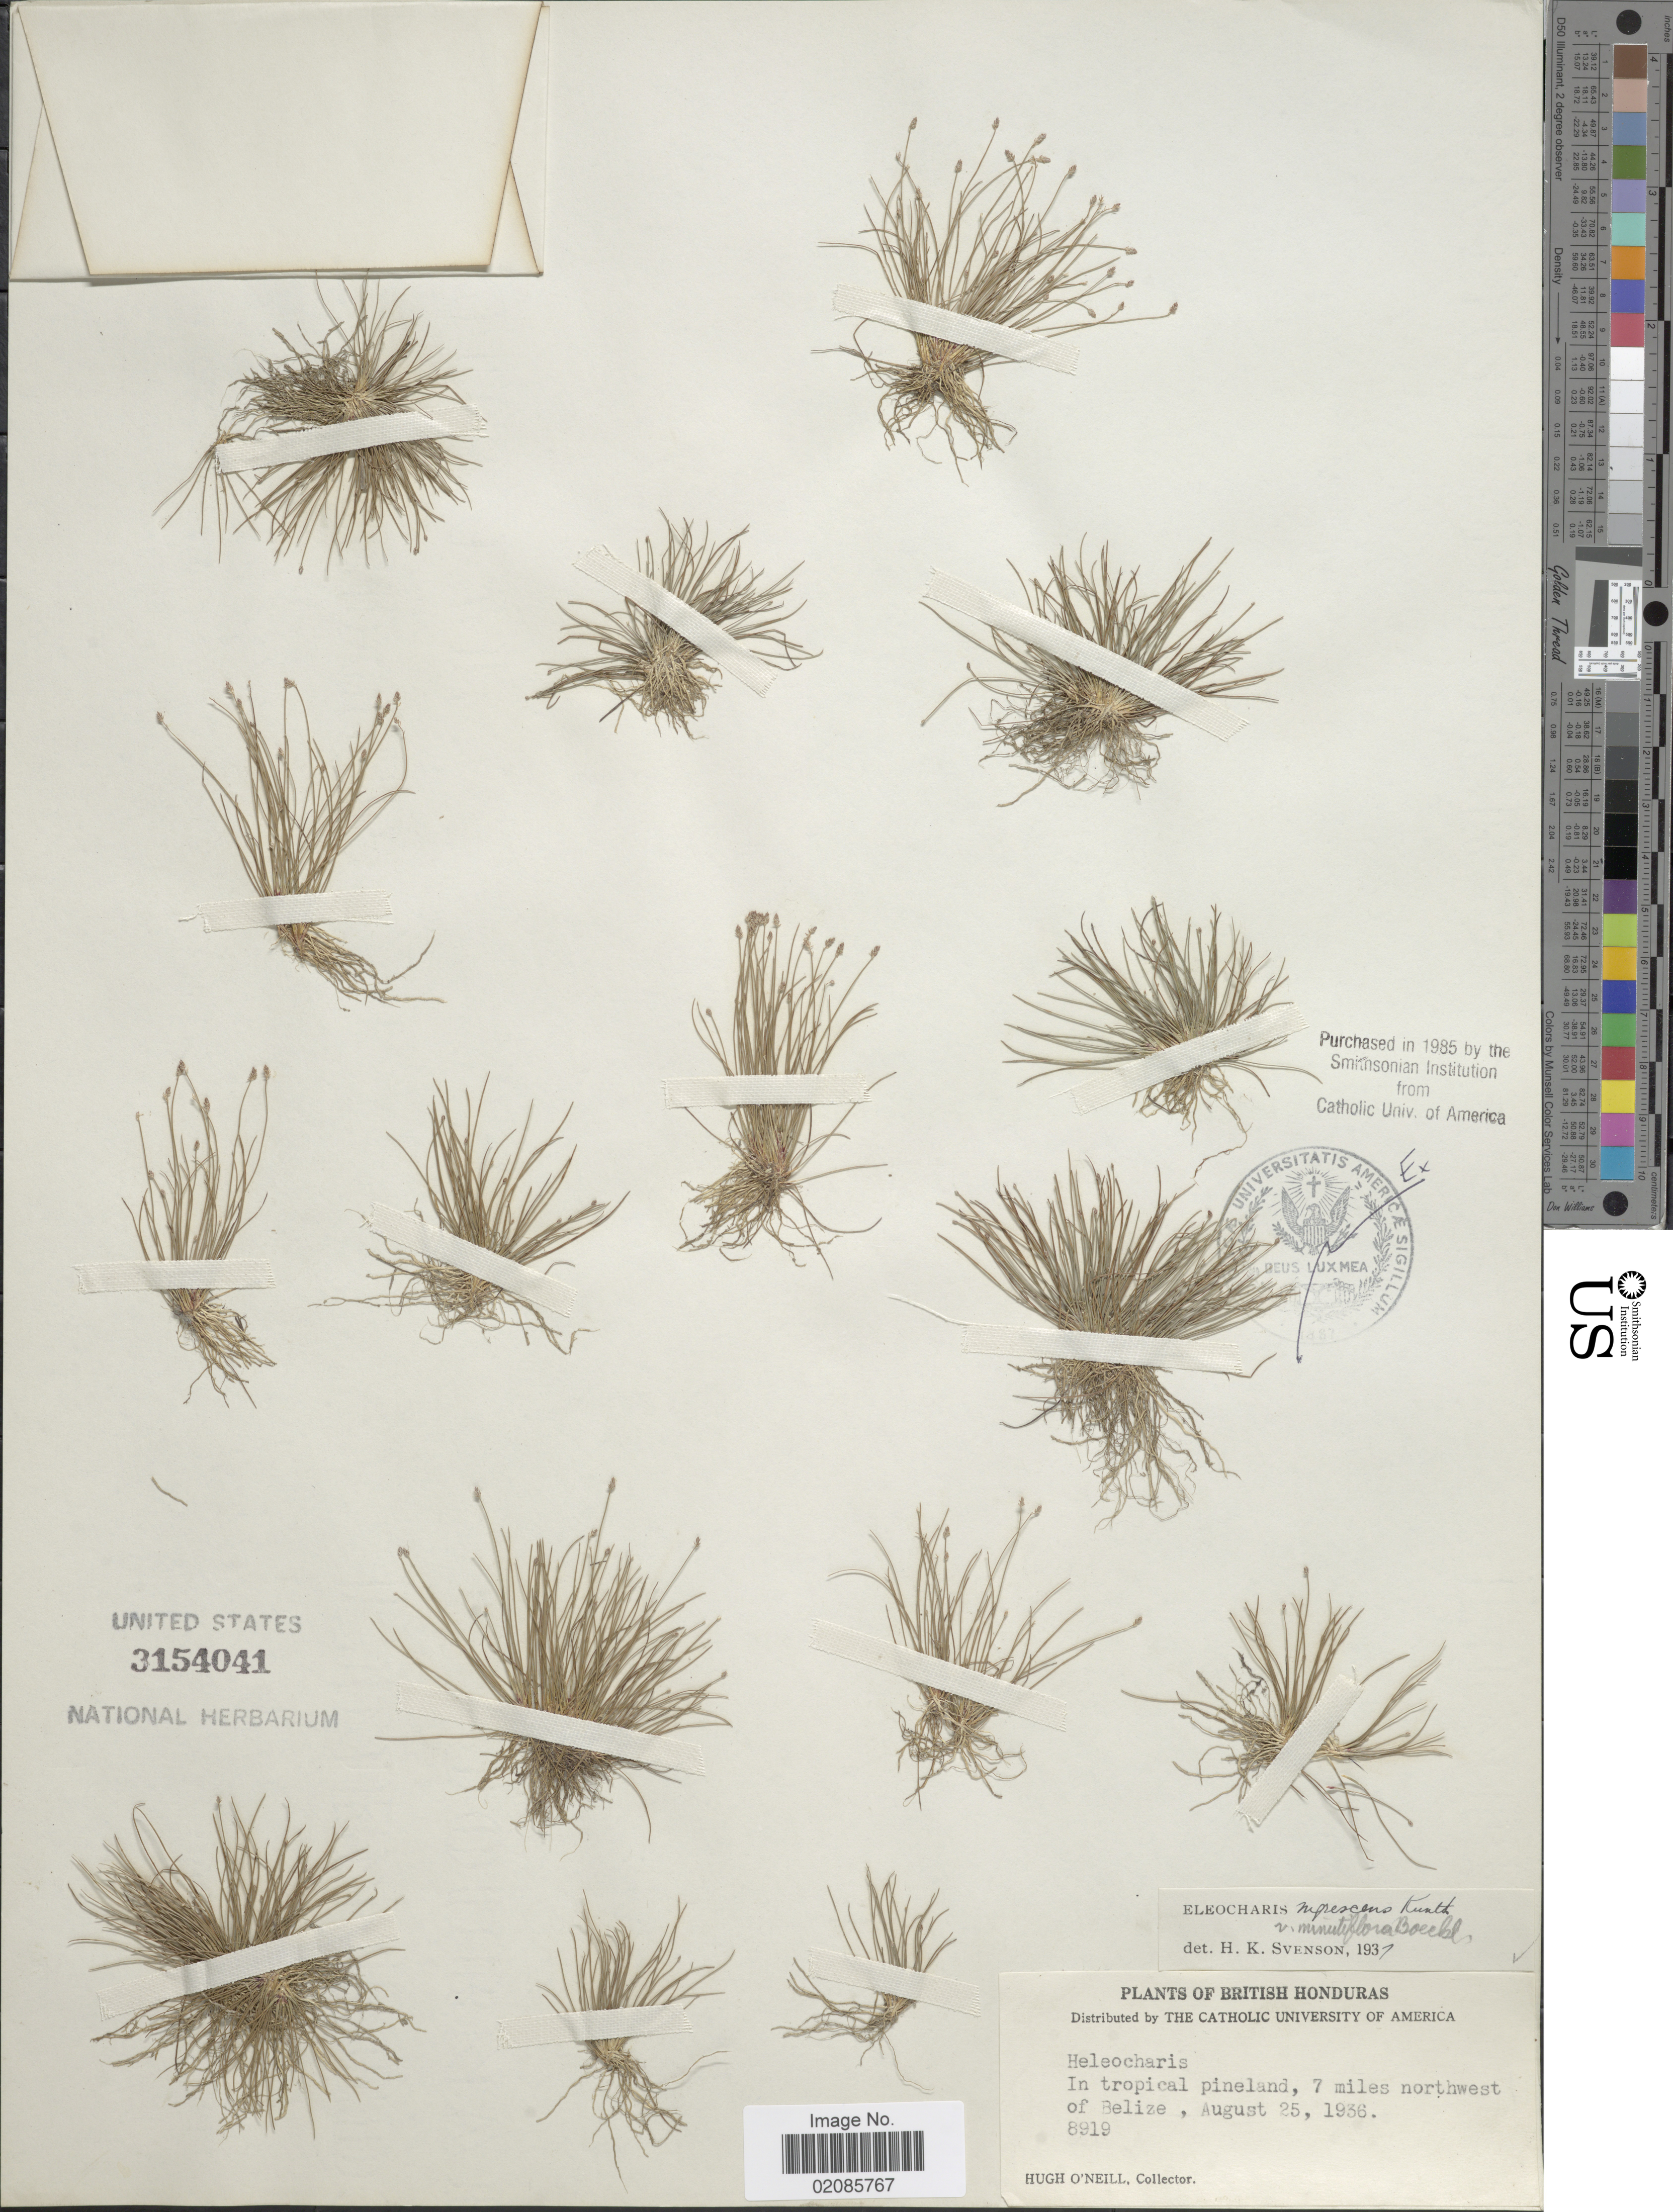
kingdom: Plantae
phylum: Tracheophyta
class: Liliopsida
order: Poales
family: Cyperaceae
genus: Eleocharis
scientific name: Eleocharis nigrescens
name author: (Nees) Kunth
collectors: H. O'Neill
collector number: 8919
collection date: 1936-08-25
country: Belize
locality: British Honduras, in tropical pineland, 7 miles northwest of Belize.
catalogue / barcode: US 3154041